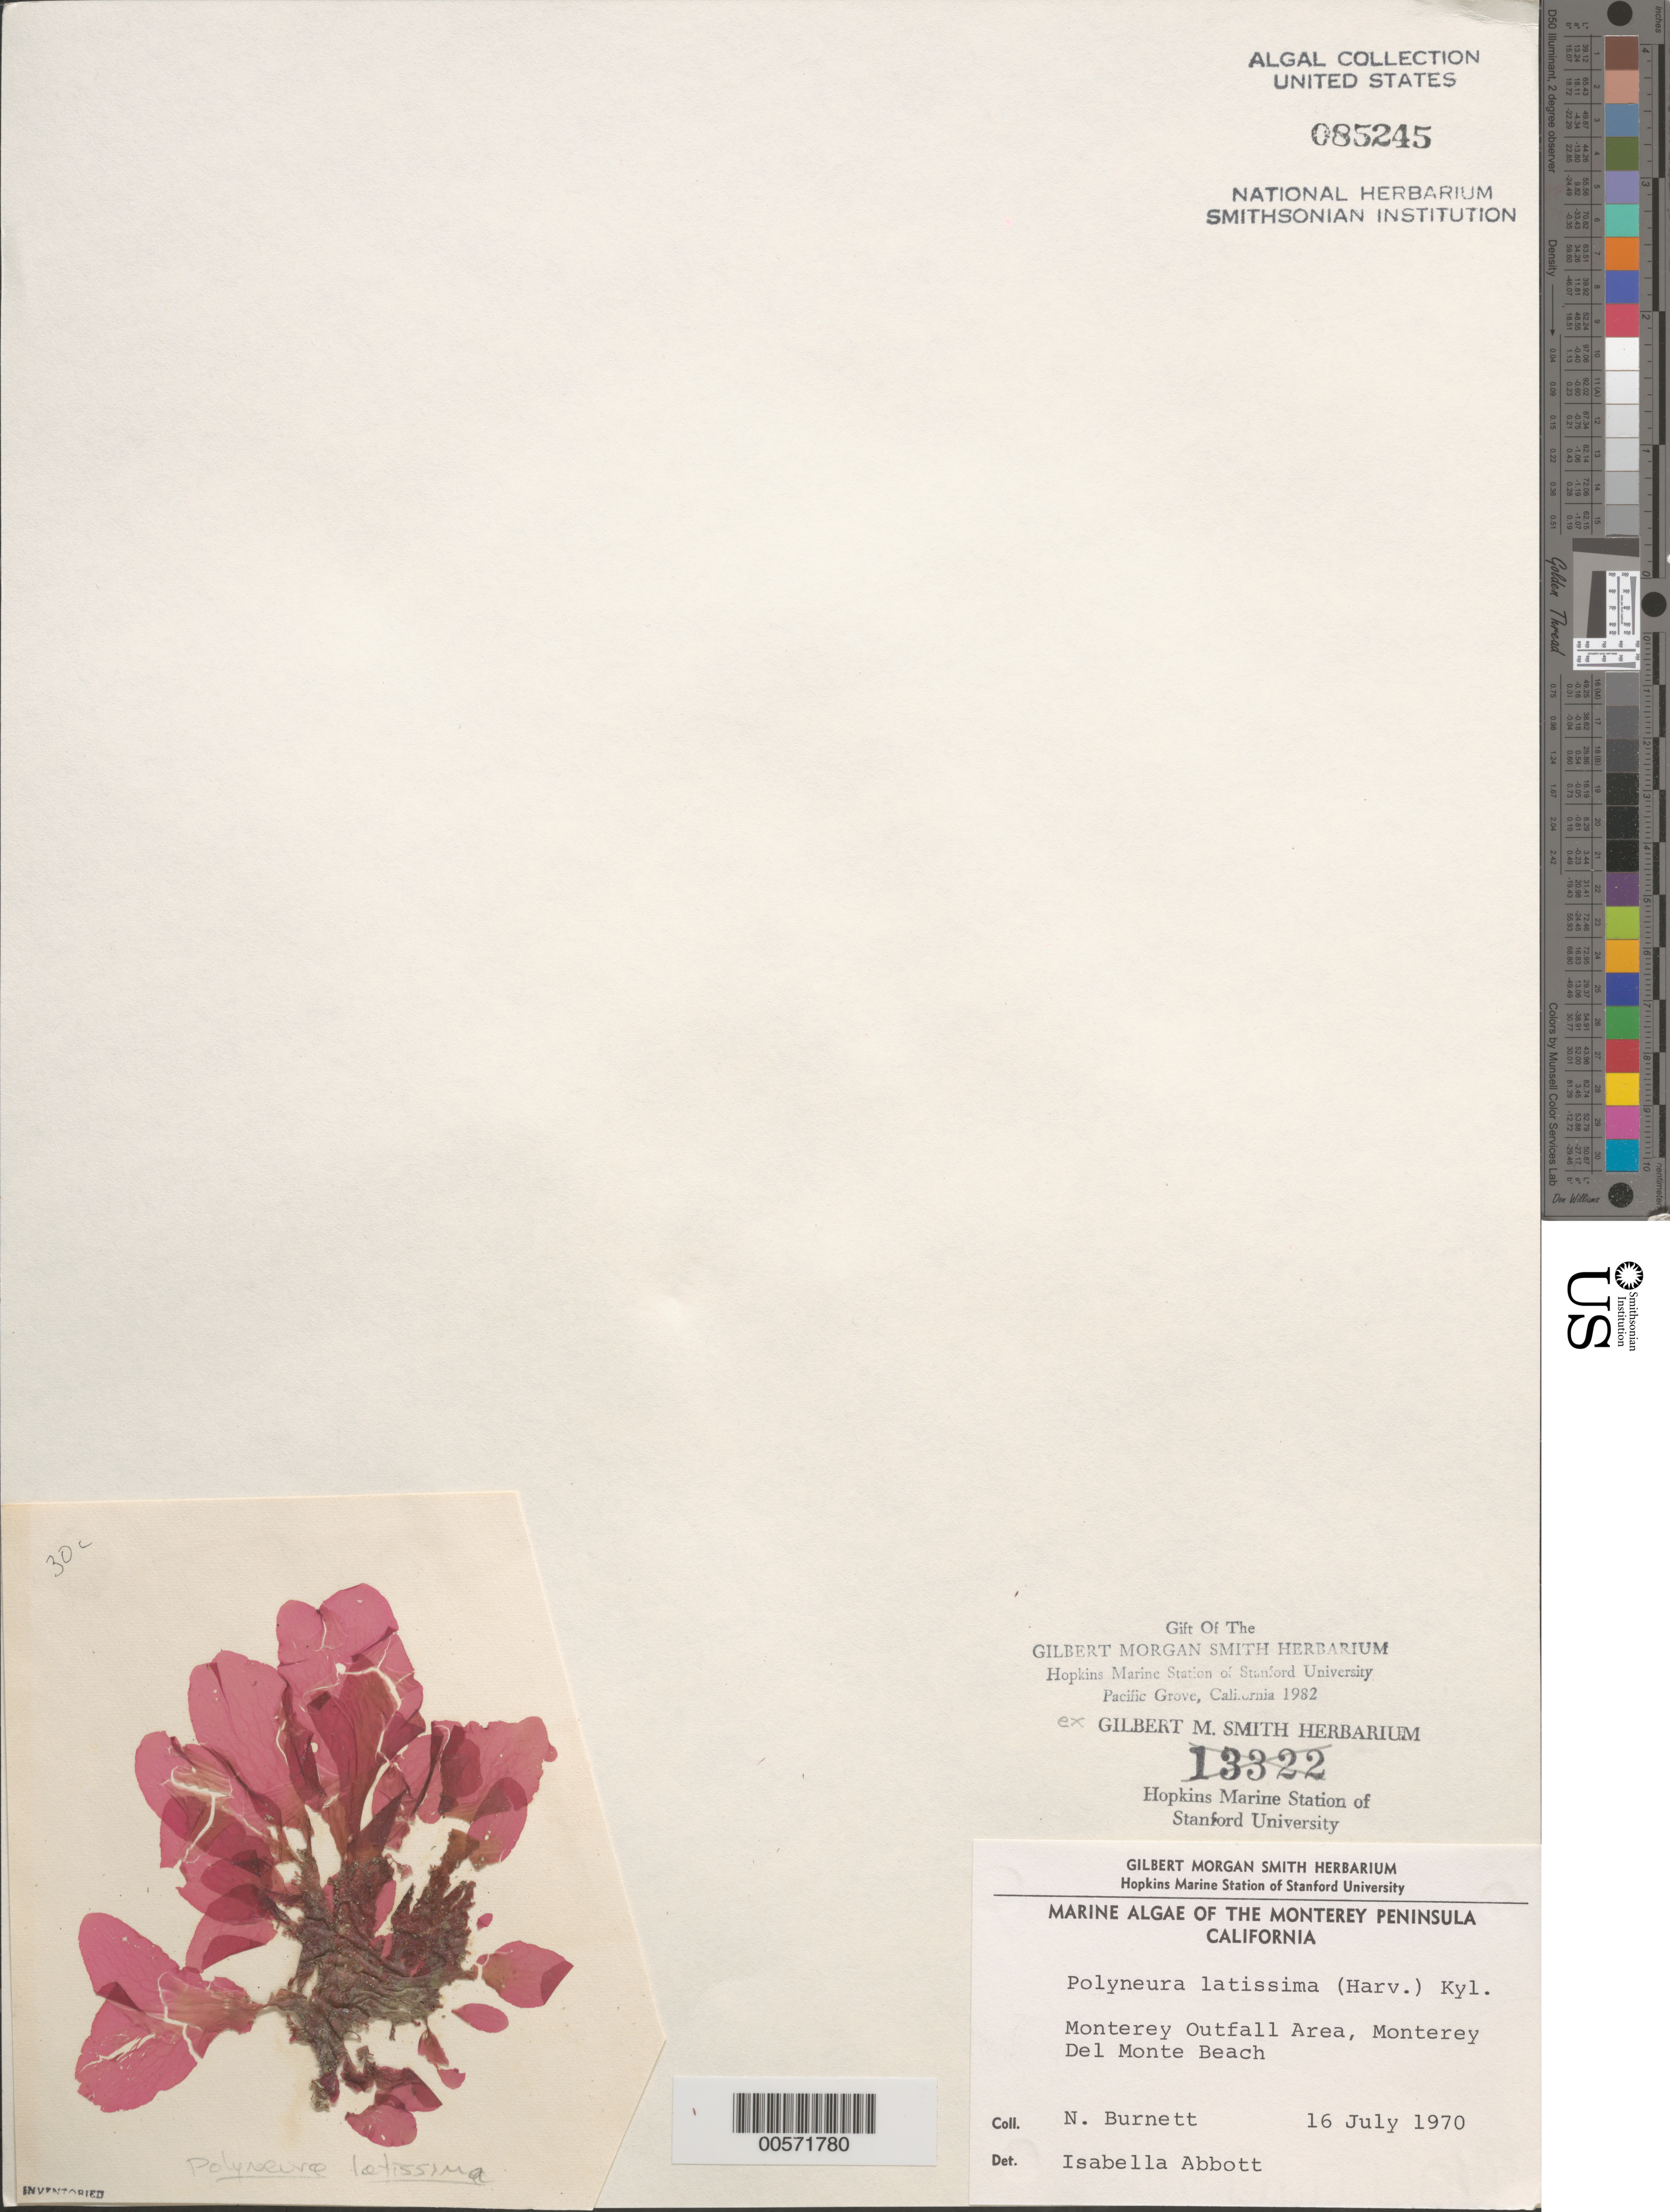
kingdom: Plantae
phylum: Rhodophyta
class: Florideophyceae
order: Ceramiales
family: Delesseriaceae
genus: Polyneura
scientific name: Polyneura latissima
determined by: Abbott, Isabella A.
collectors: N. Burnett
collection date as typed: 16 Jul 1970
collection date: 1970-07-16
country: United States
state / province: California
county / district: Monterey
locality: Monterey outfall, Del Monte Beach, Monterey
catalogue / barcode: US 85245